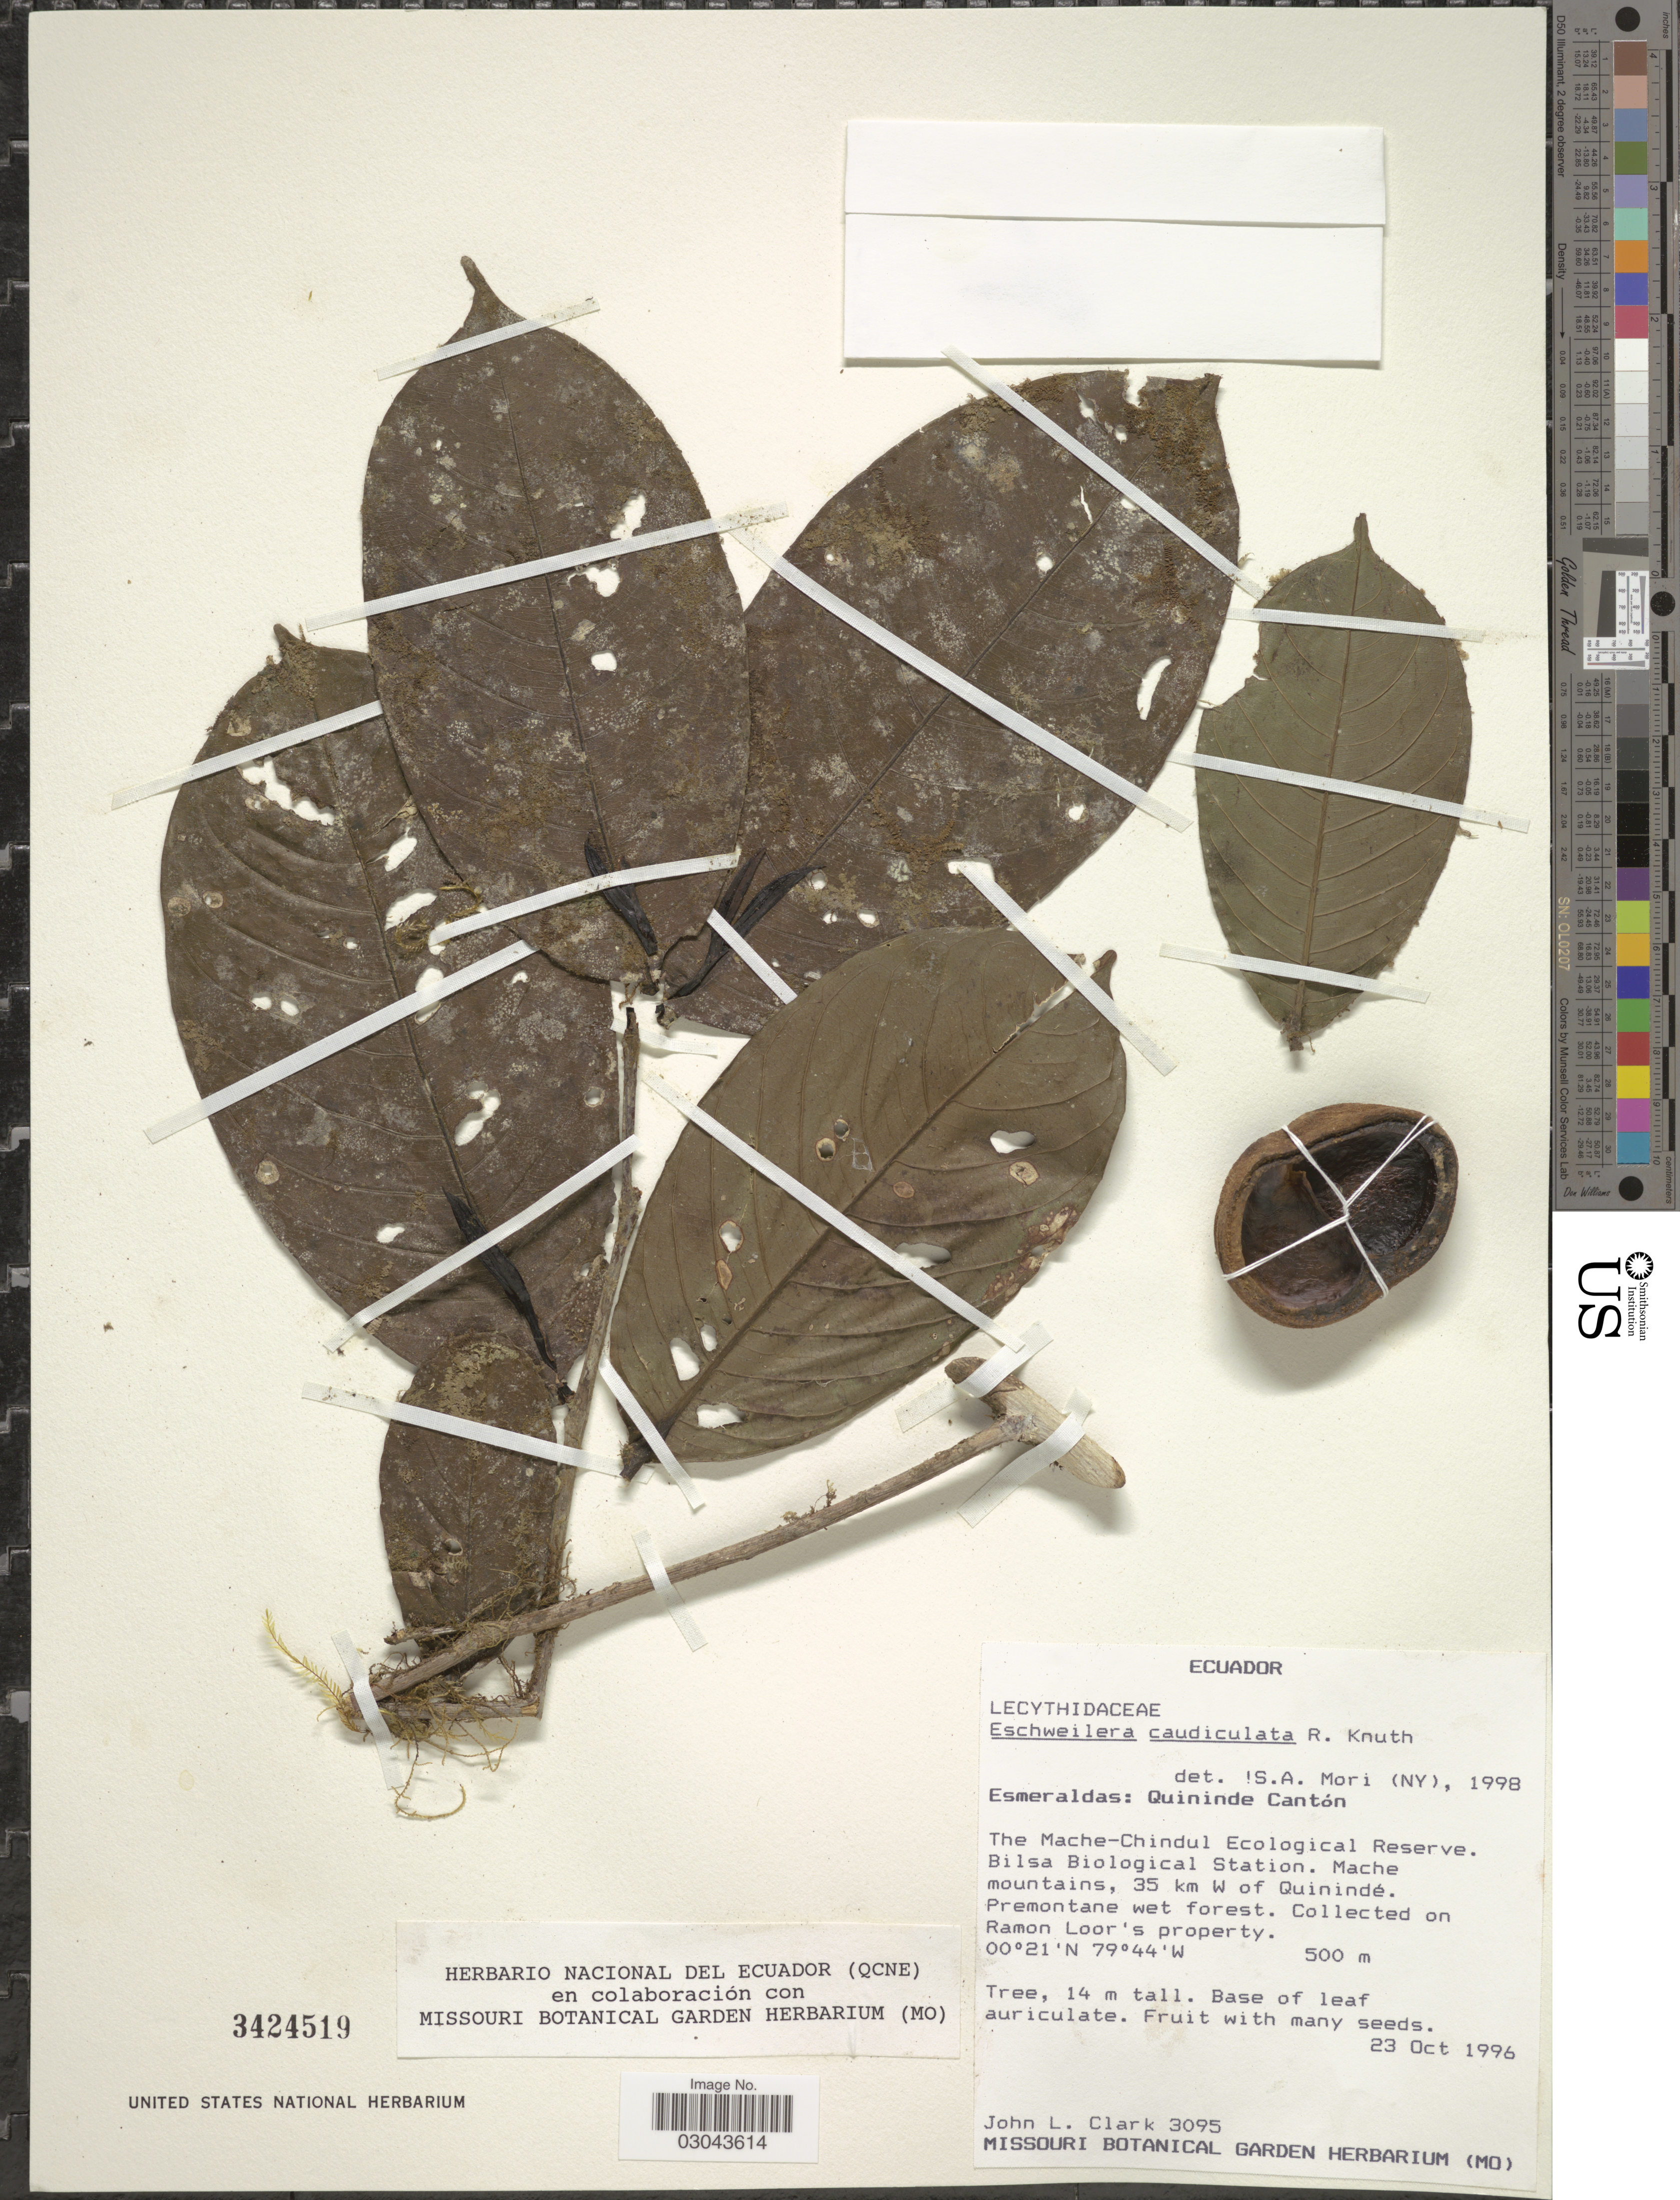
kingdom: Plantae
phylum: Tracheophyta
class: Magnoliopsida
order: Ericales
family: Lecythidaceae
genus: Eschweilera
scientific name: Eschweilera caudiculata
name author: R. Knuth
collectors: J. L. Clark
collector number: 3095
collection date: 1996-10-23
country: Ecuador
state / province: Esmeraldas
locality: Quininde Cantón. The Mache-Chindul Ecological Reserve. Bilsa Biological Station. Mache mountains, 35 km W of Quinindé. On Ramon Loor's property.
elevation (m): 500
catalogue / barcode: US 3424519